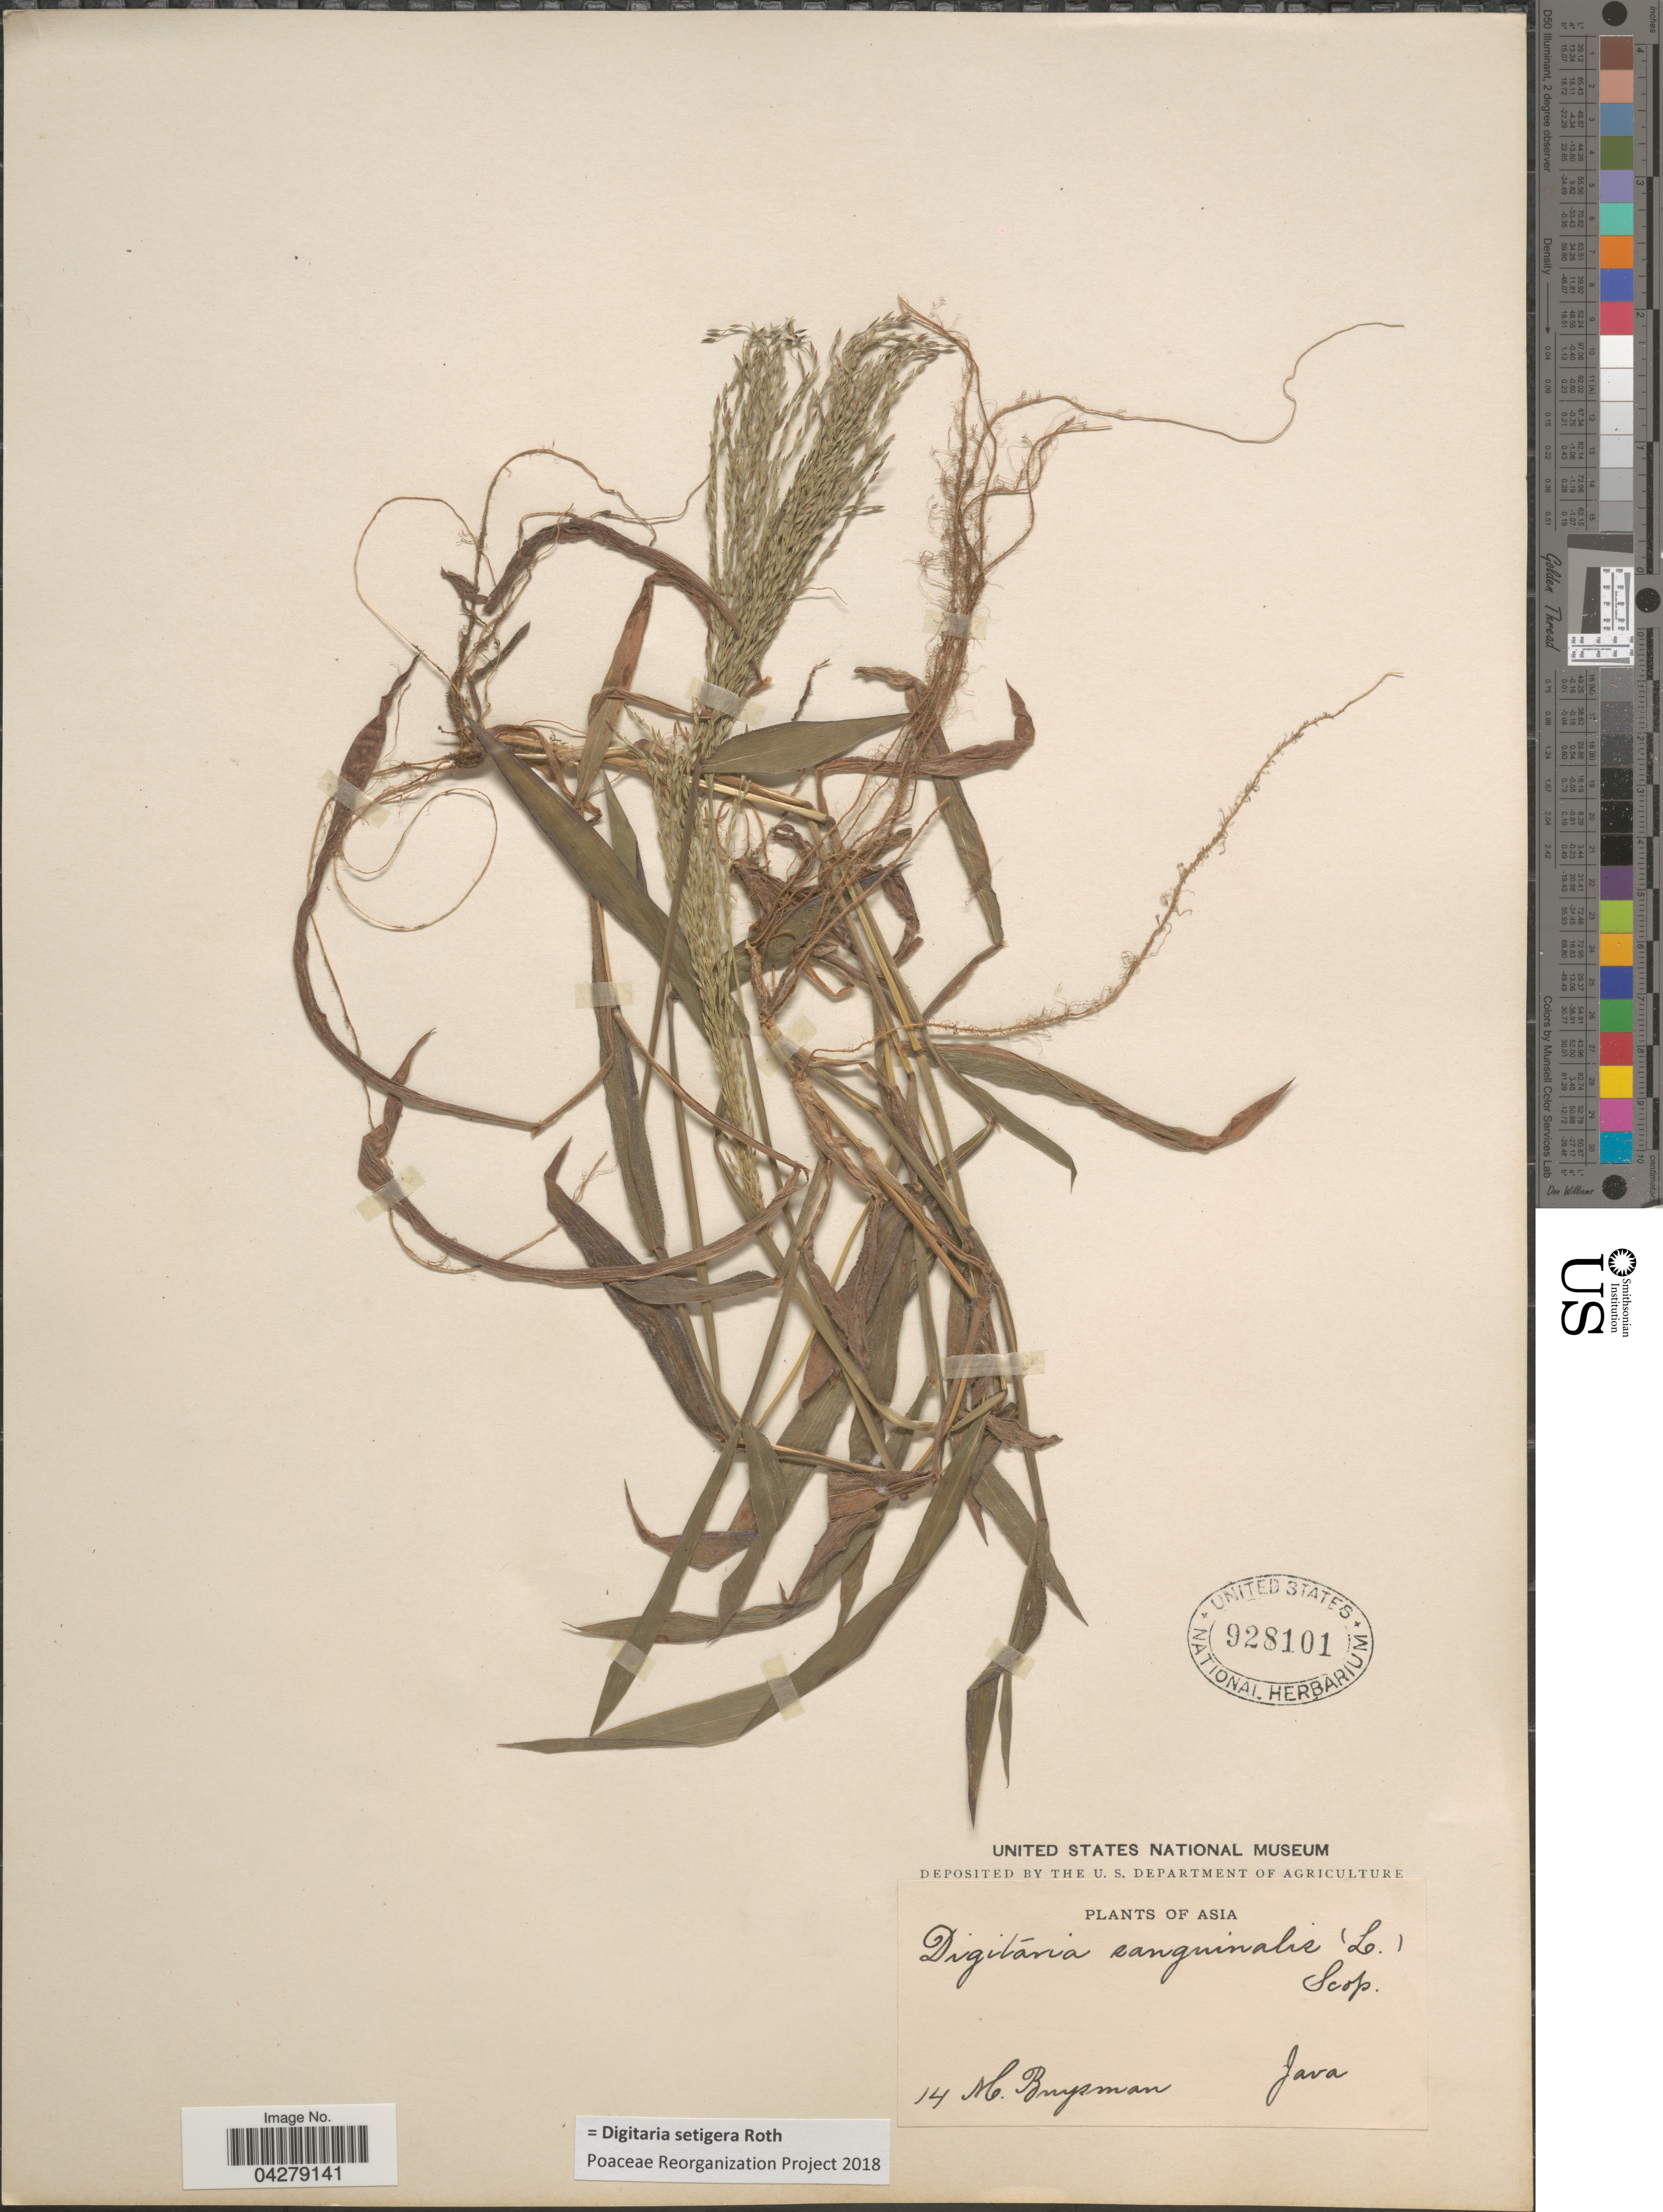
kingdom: Plantae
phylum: Tracheophyta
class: Liliopsida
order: Poales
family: Poaceae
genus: Digitaria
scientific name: Digitaria setigera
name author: Roth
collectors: M. Buysman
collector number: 14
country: Indonesia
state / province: Java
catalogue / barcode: US 928101